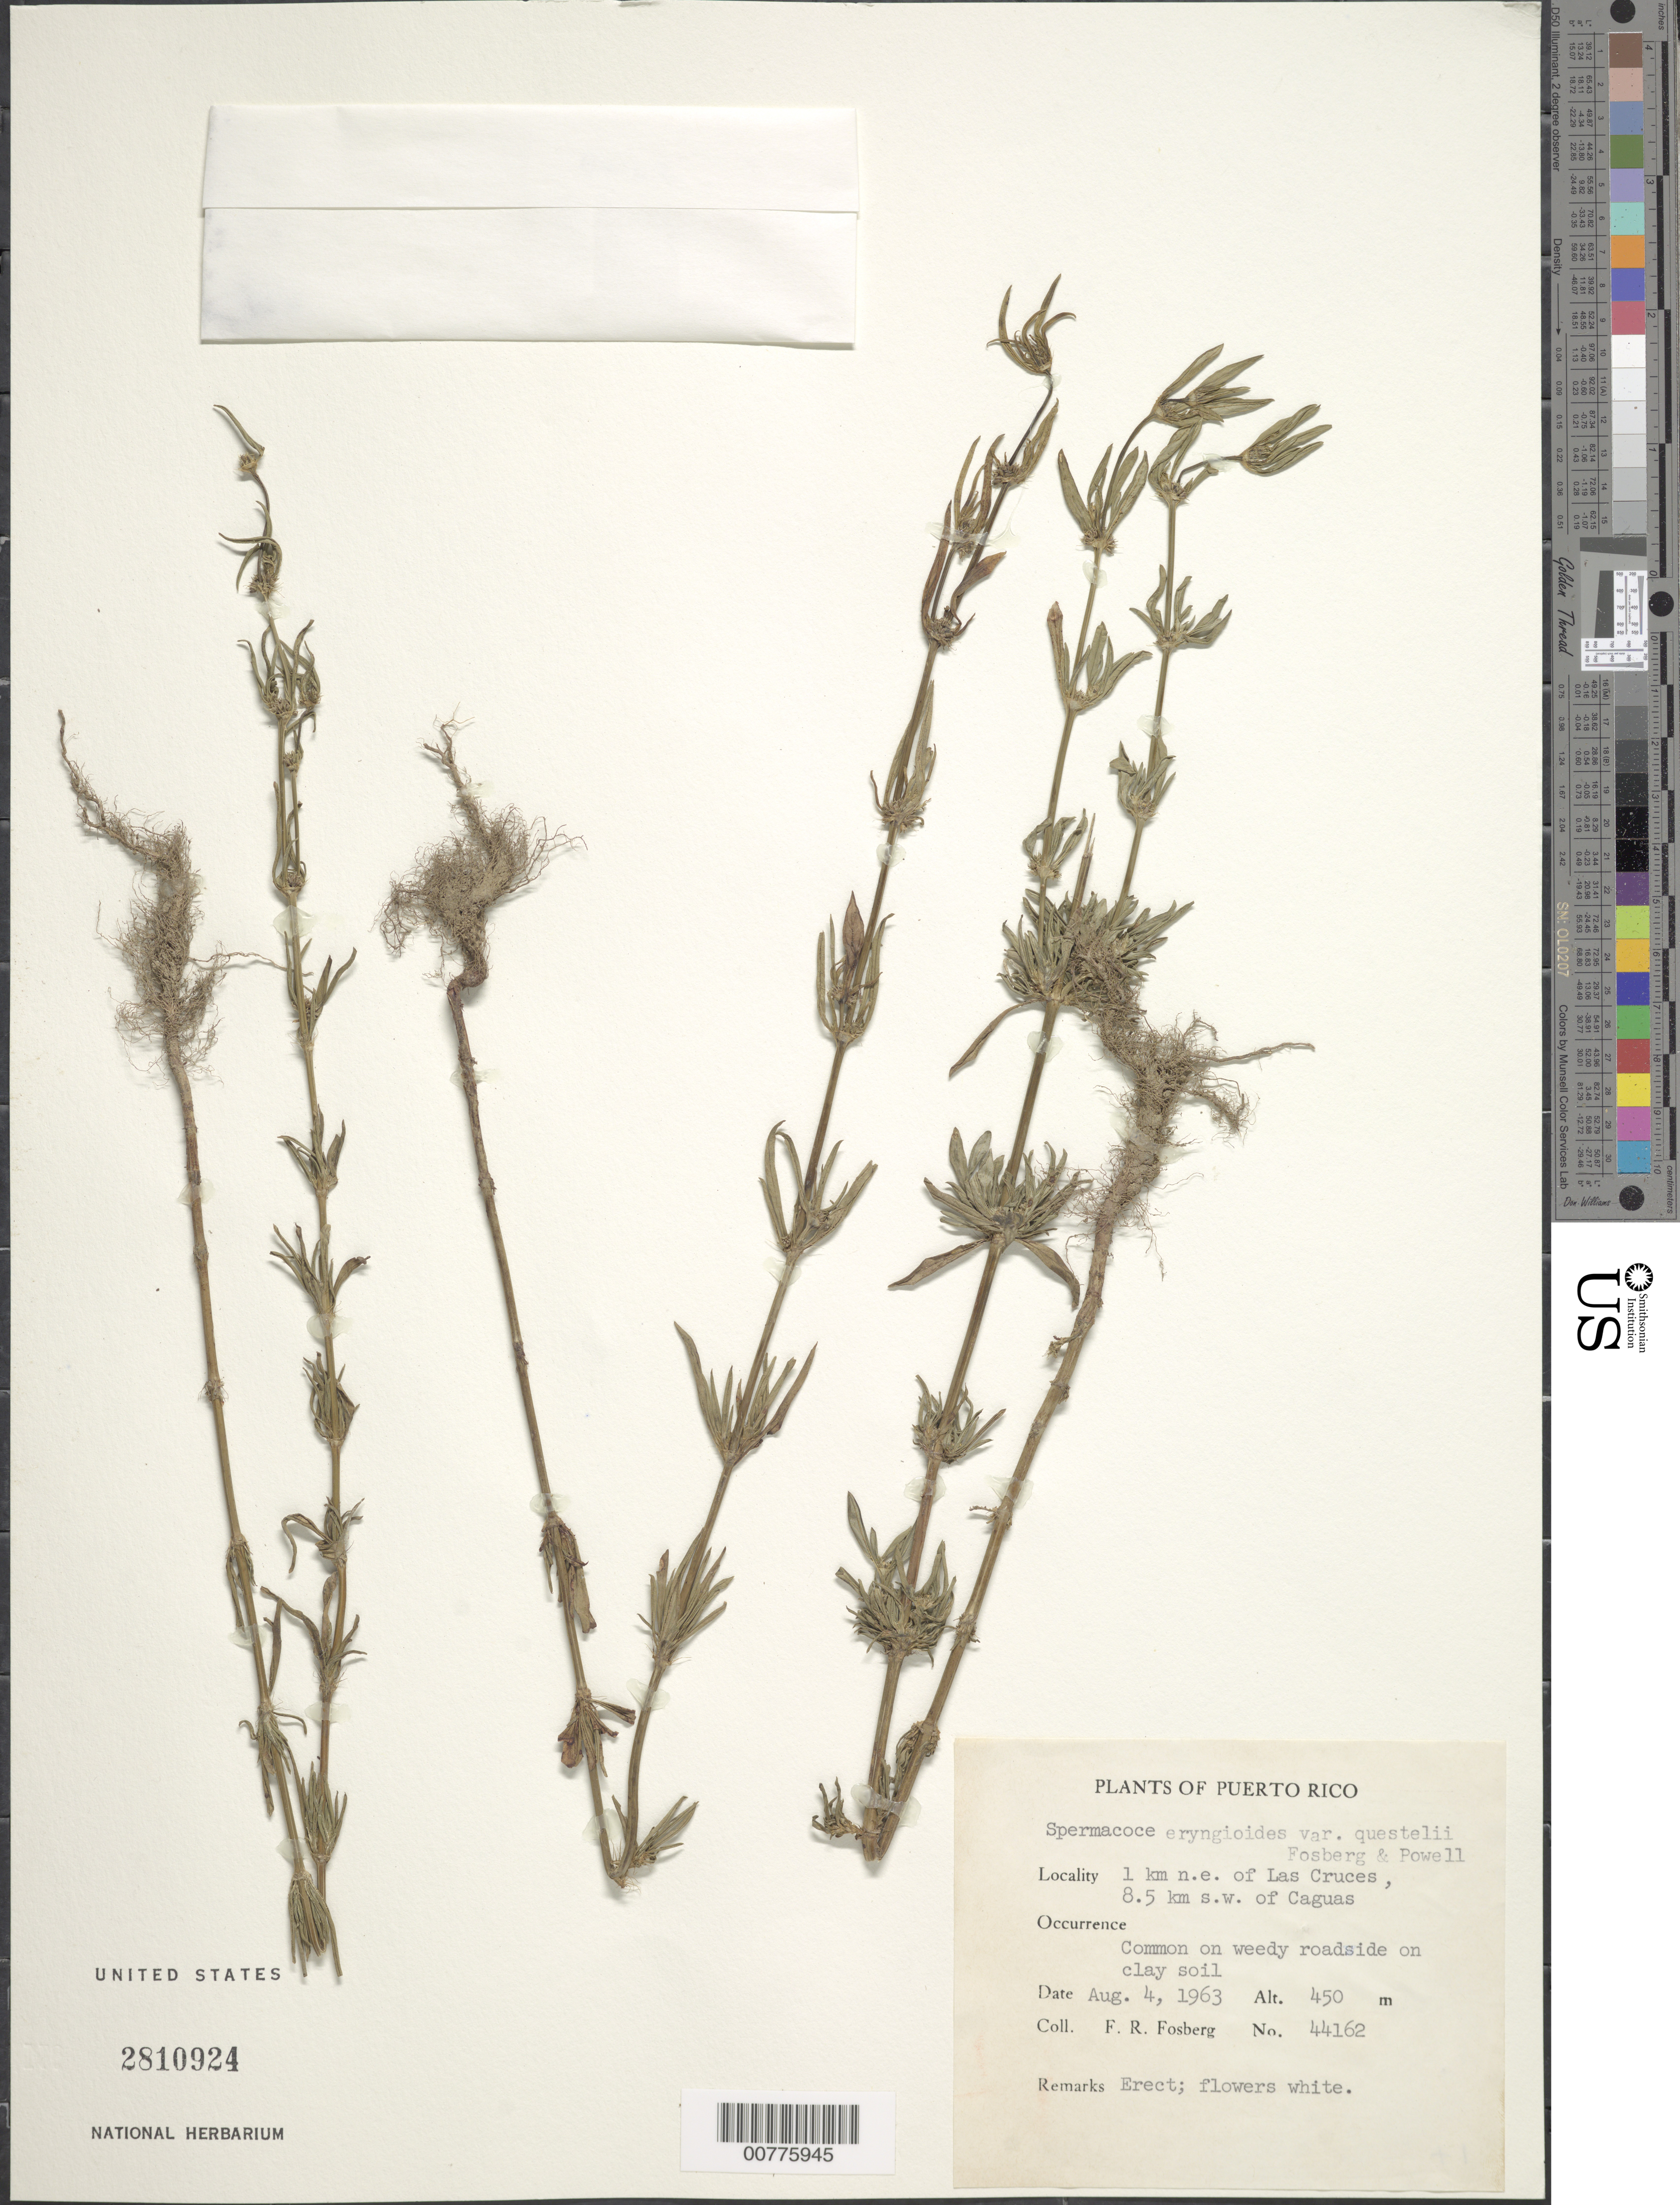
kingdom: Plantae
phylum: Tracheophyta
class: Magnoliopsida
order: Gentianales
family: Rubiaceae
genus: Spermacoce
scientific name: Spermacoce eryngioides var. questelli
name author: Fosberg & D.A. Powell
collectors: F. R. Fosberg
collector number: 44162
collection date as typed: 04 Aug 1963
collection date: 1963-08-04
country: Puerto Rico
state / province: Caguas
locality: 1 km NE of Las Cruces, 8.5 km SW of Caguas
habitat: Common on weedy roadside on clay soil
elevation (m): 450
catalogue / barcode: US 2810924